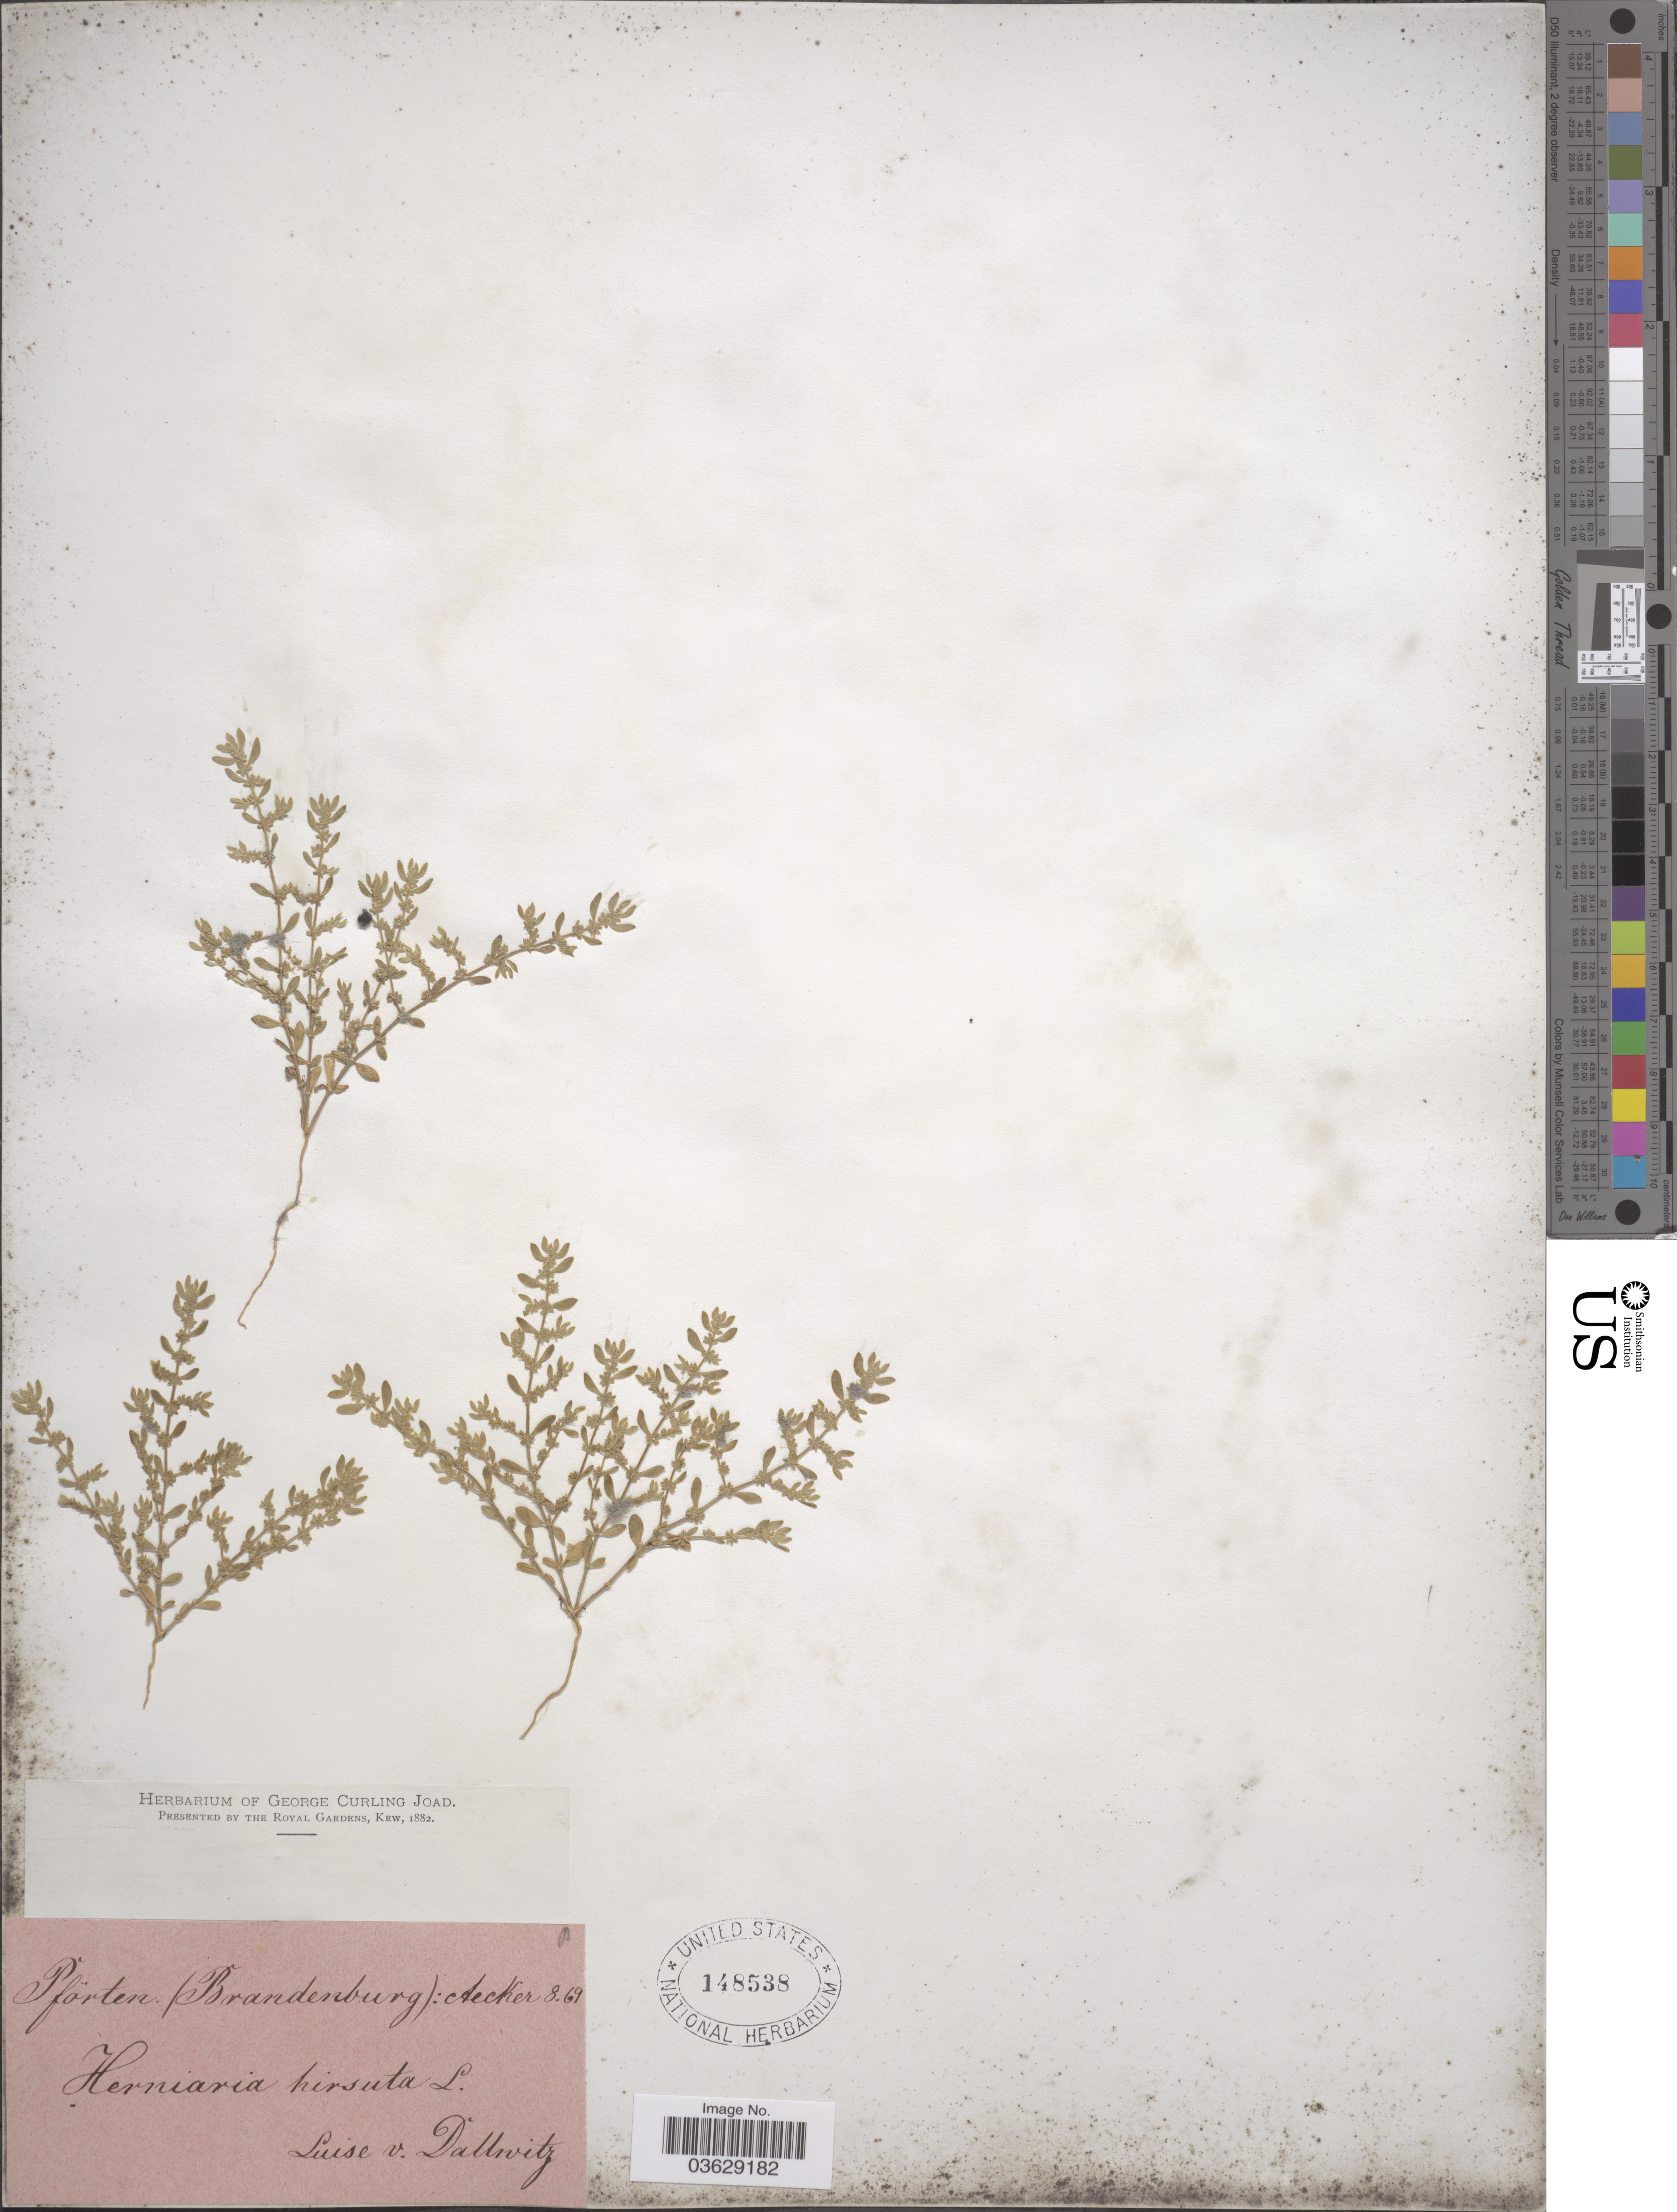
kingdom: Plantae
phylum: Tracheophyta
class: Magnoliopsida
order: Caryophyllales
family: Caryophyllaceae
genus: Herniaria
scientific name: Herniaria hirsuta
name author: L.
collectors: L. Dallwitz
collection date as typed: Transcribed d/m/y: /8/69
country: Germany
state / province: Brandenburg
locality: Pförten (Brabdenburg).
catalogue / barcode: US 148538